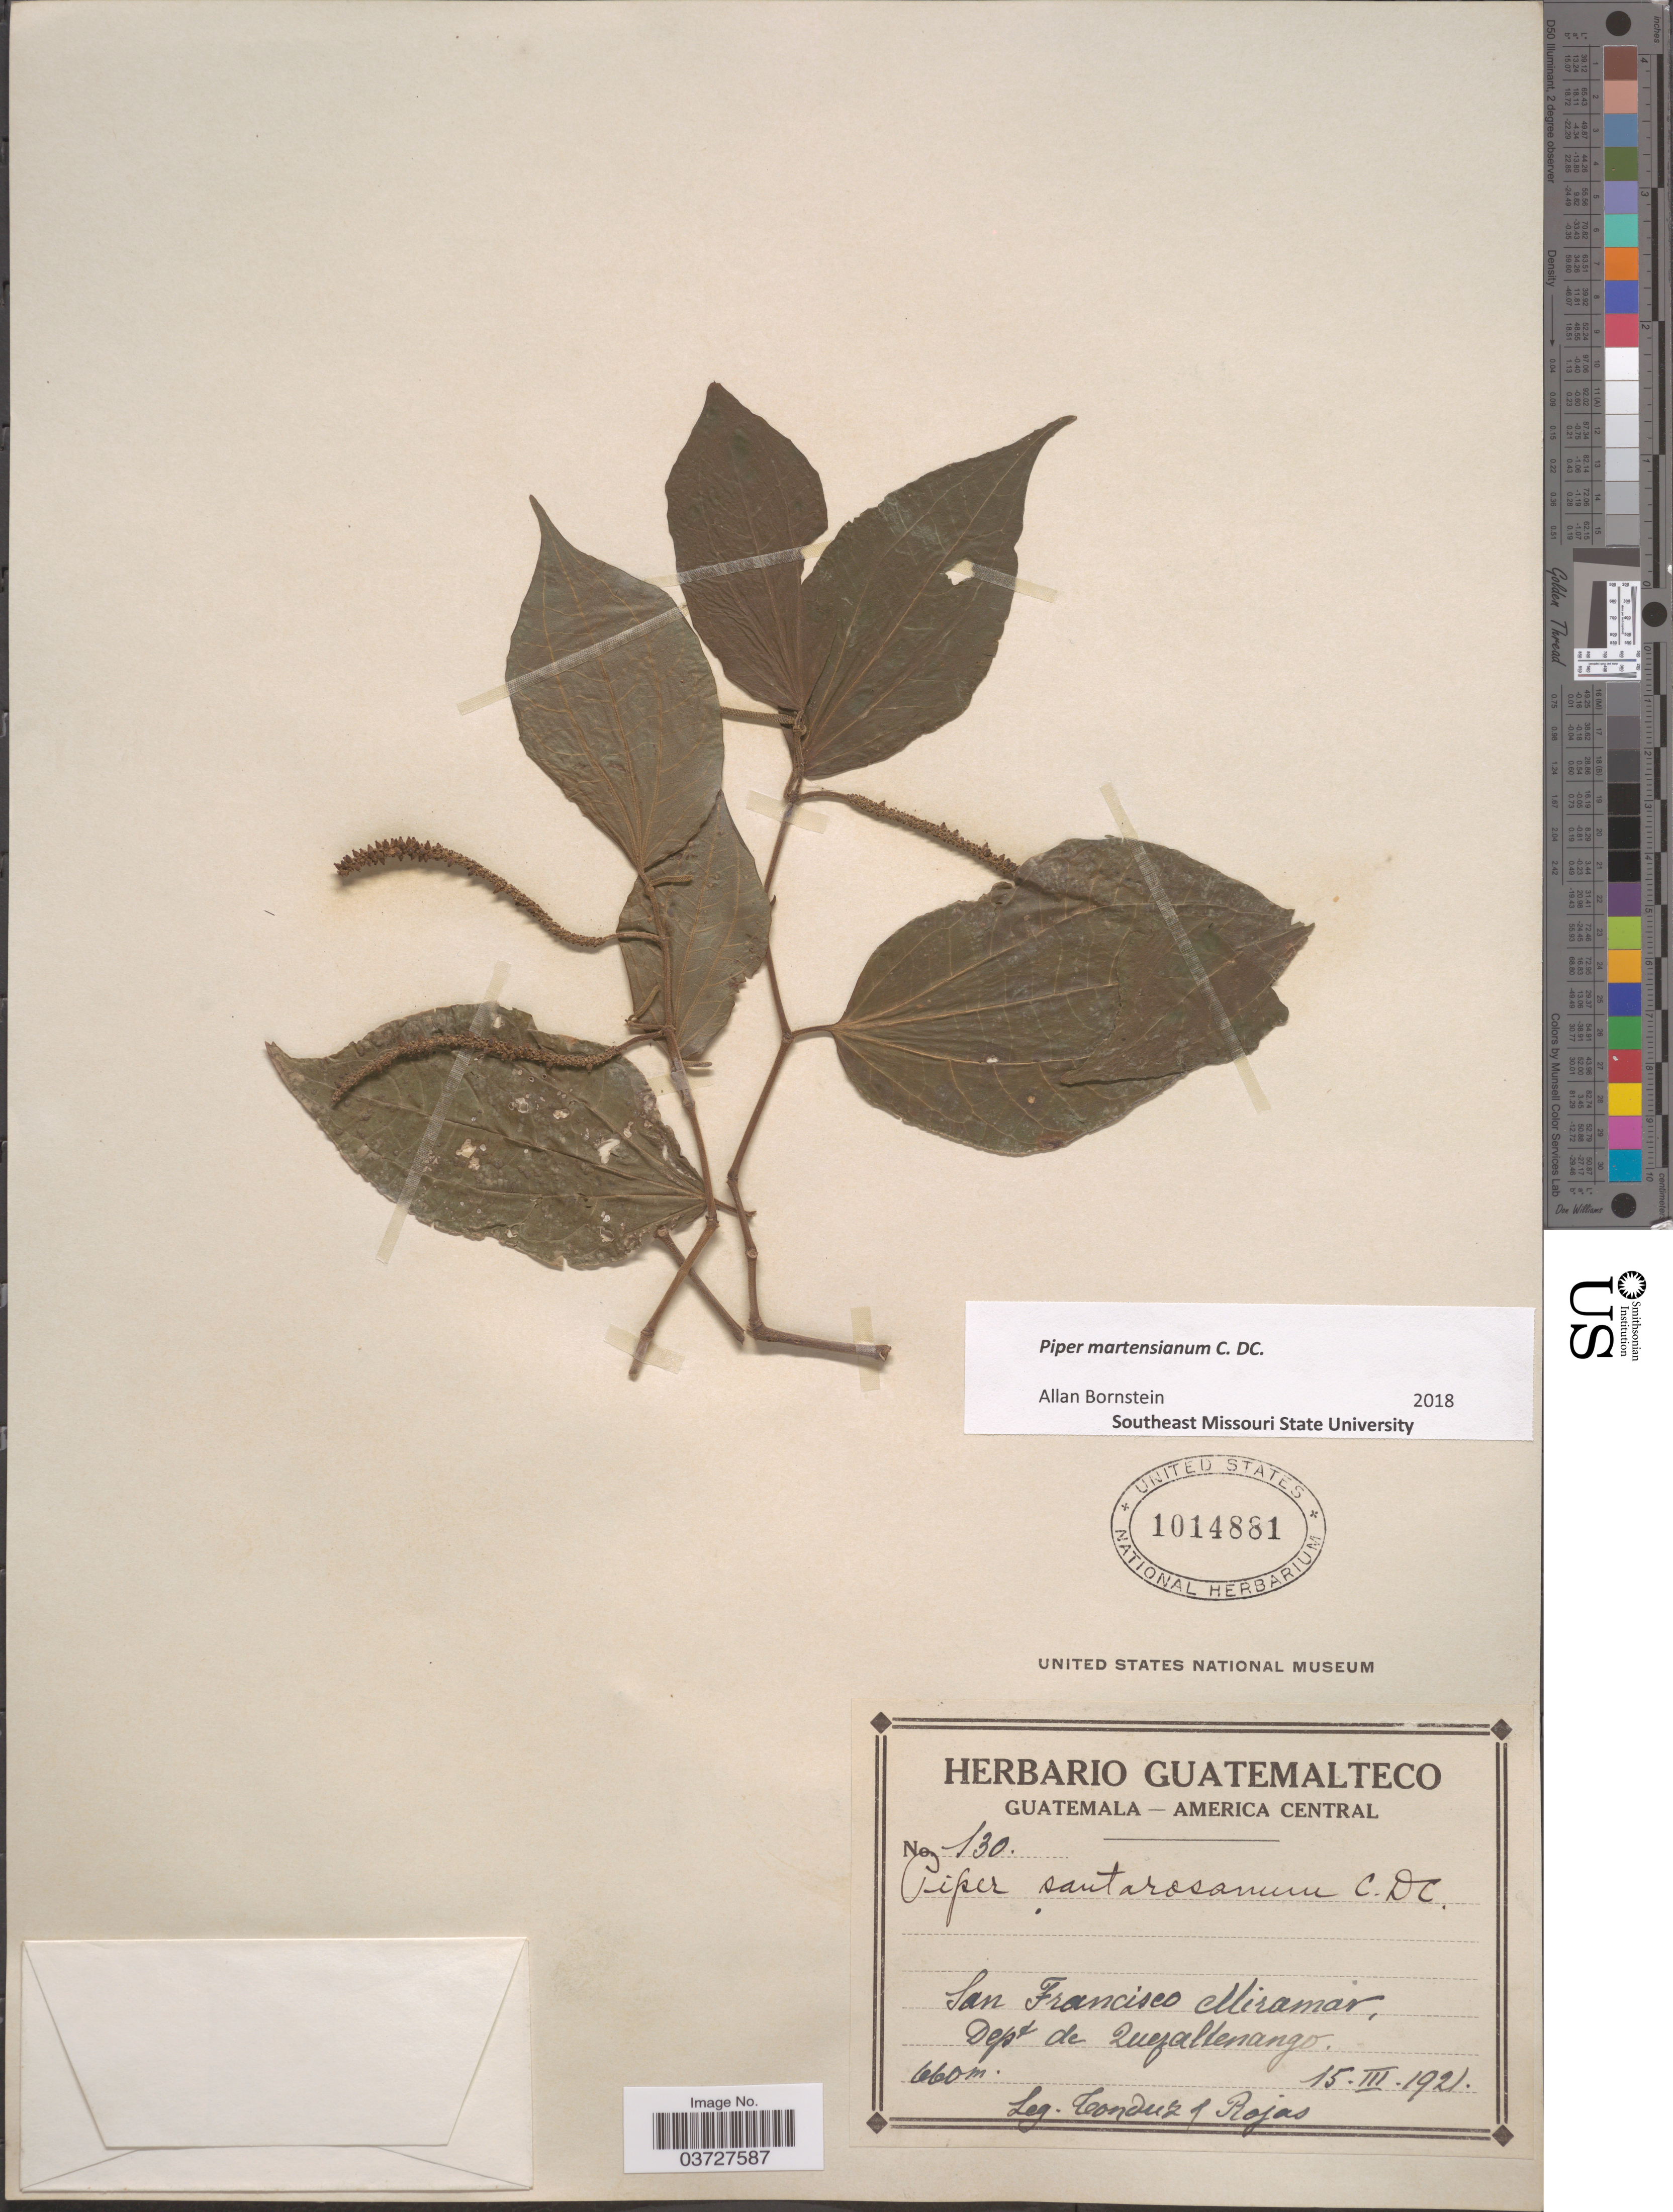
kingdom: Plantae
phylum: Tracheophyta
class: Magnoliopsida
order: Piperales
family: Piperaceae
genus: Piper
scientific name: Piper martensianum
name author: C. DC.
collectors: Tonduz & Rojas, --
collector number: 130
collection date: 1921-03-15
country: Guatemala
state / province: Quetzaltenango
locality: San Francisco Miramar, Dept. de Quezaltenango.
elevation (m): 660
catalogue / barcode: US 1014881